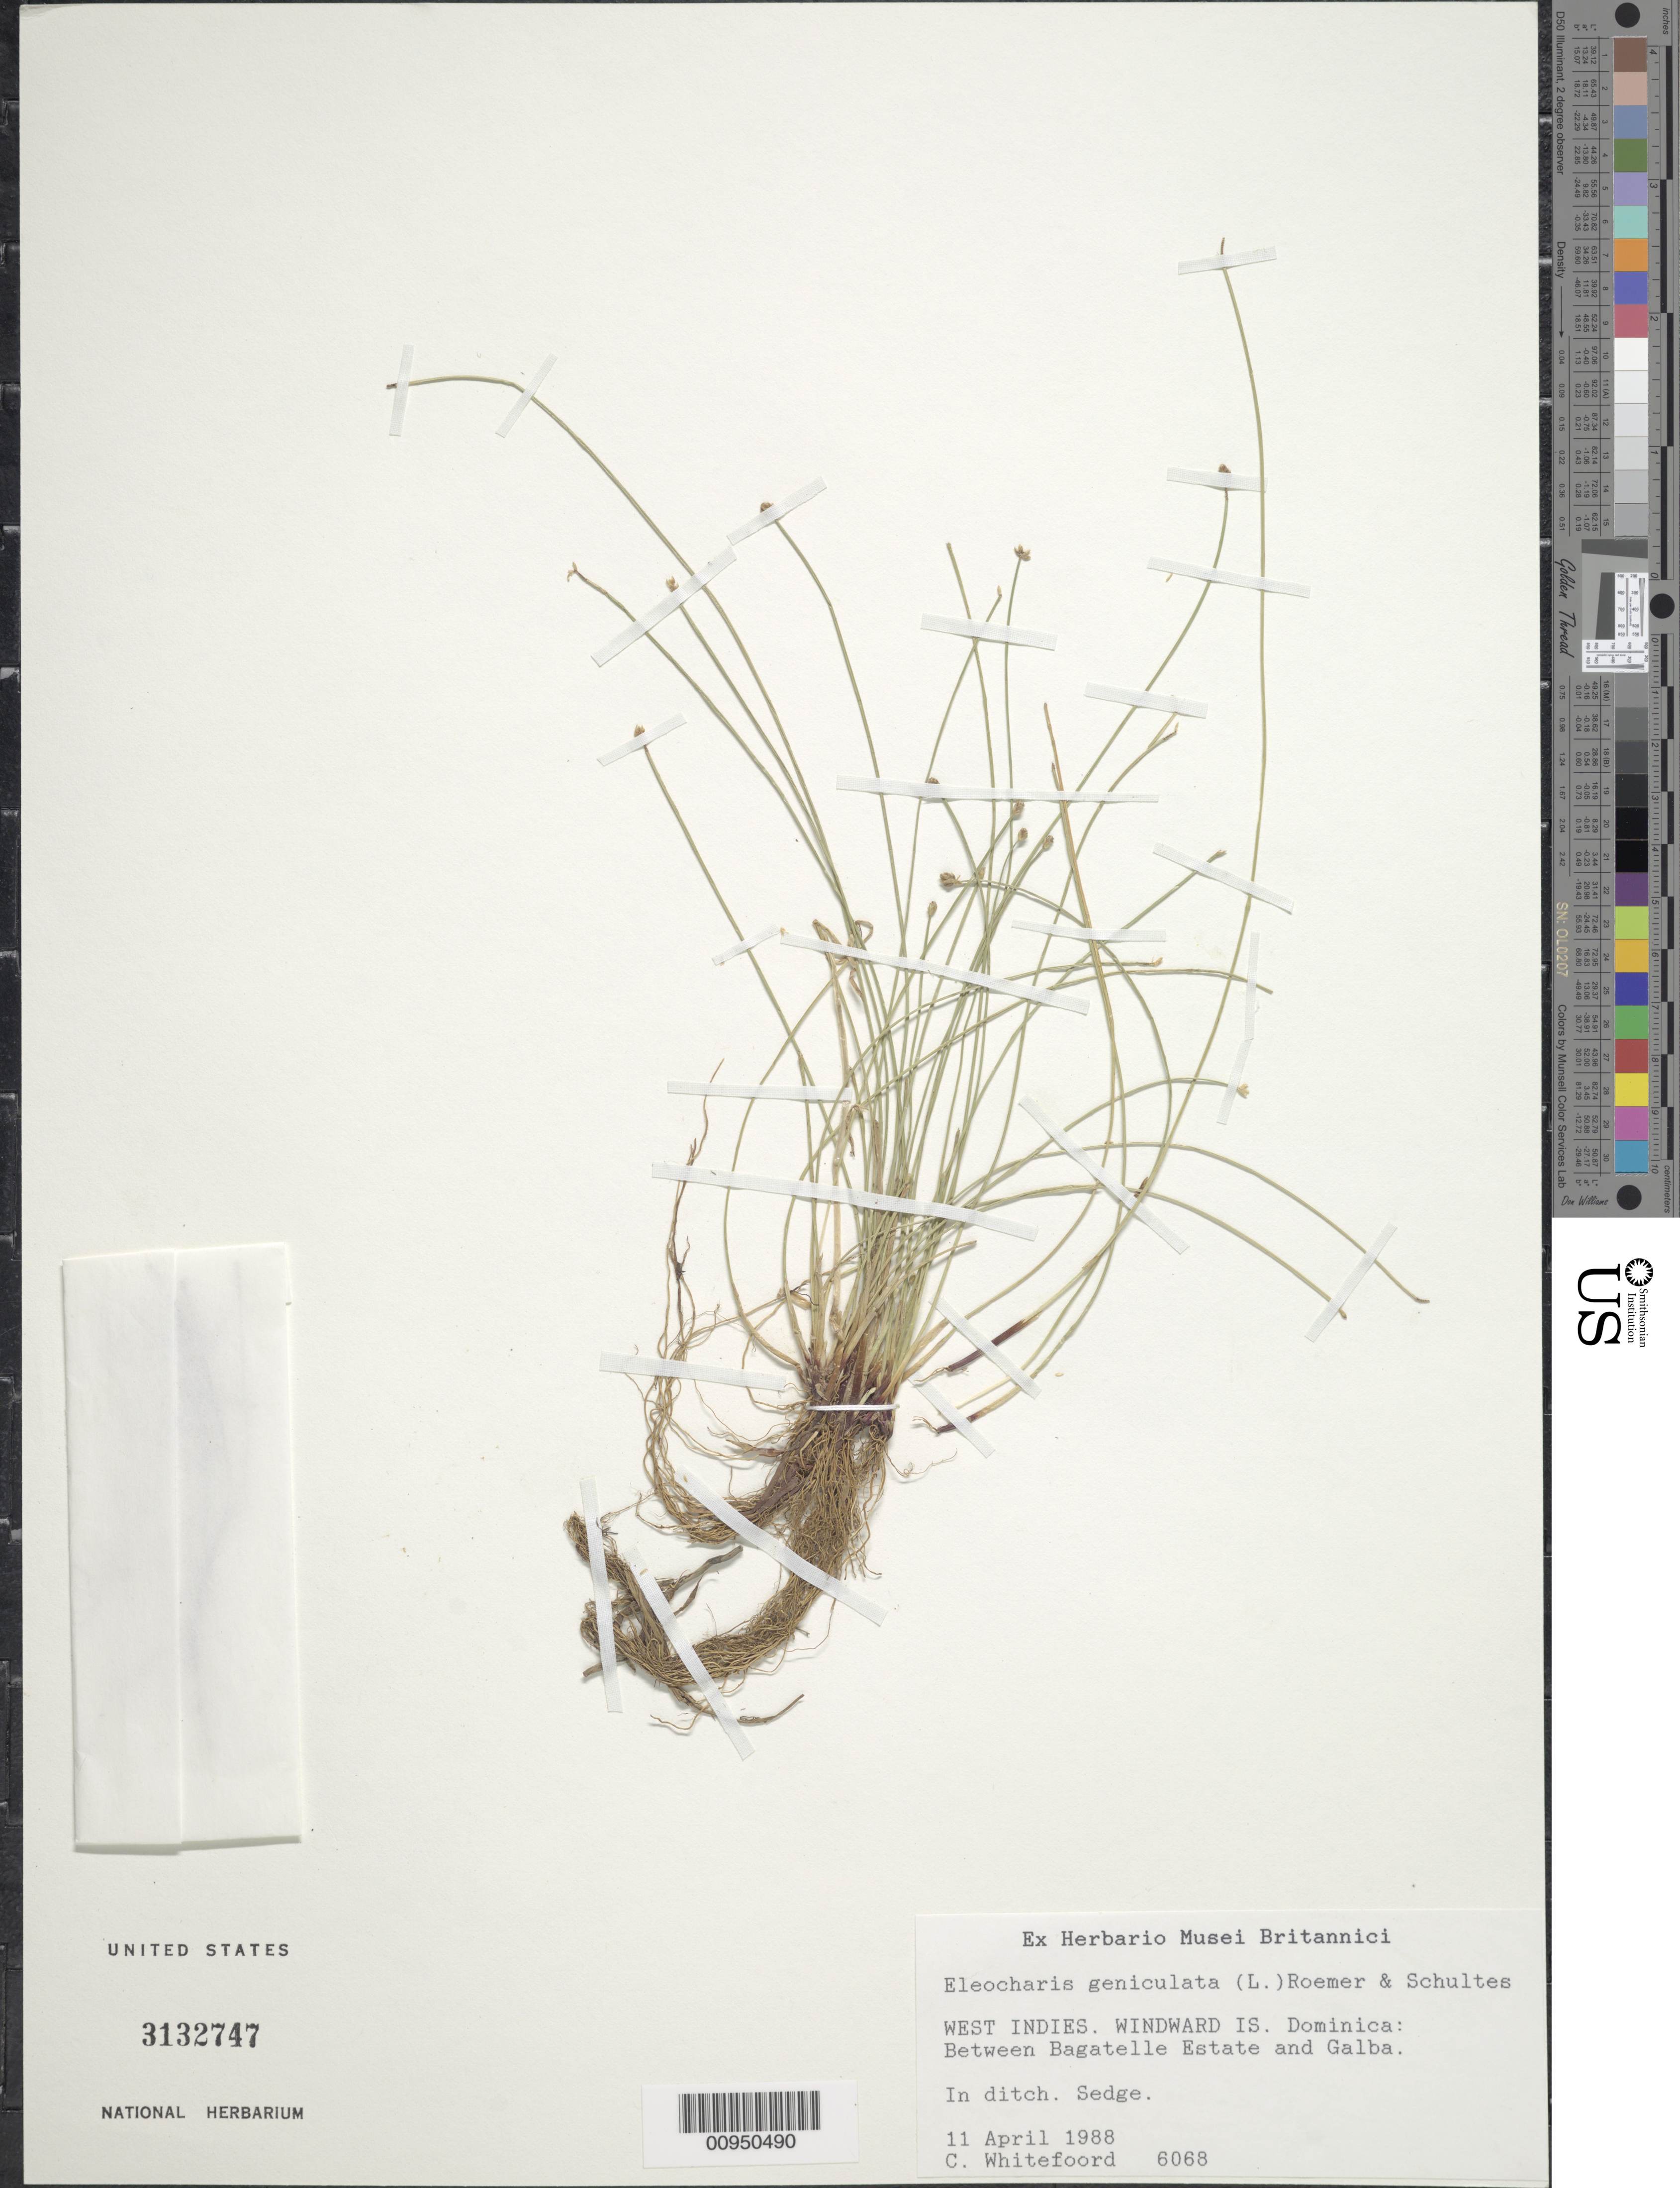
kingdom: Plantae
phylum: Tracheophyta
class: Liliopsida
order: Poales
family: Cyperaceae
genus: Eleocharis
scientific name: Eleocharis geniculata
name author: (L.) Roem. & Schult.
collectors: C. Whitefoord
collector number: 6068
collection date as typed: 11 Apr 1988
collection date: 1988-04-11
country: Dominica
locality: Between Bagatelle Estate and Galba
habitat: In ditch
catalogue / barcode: US 3132747